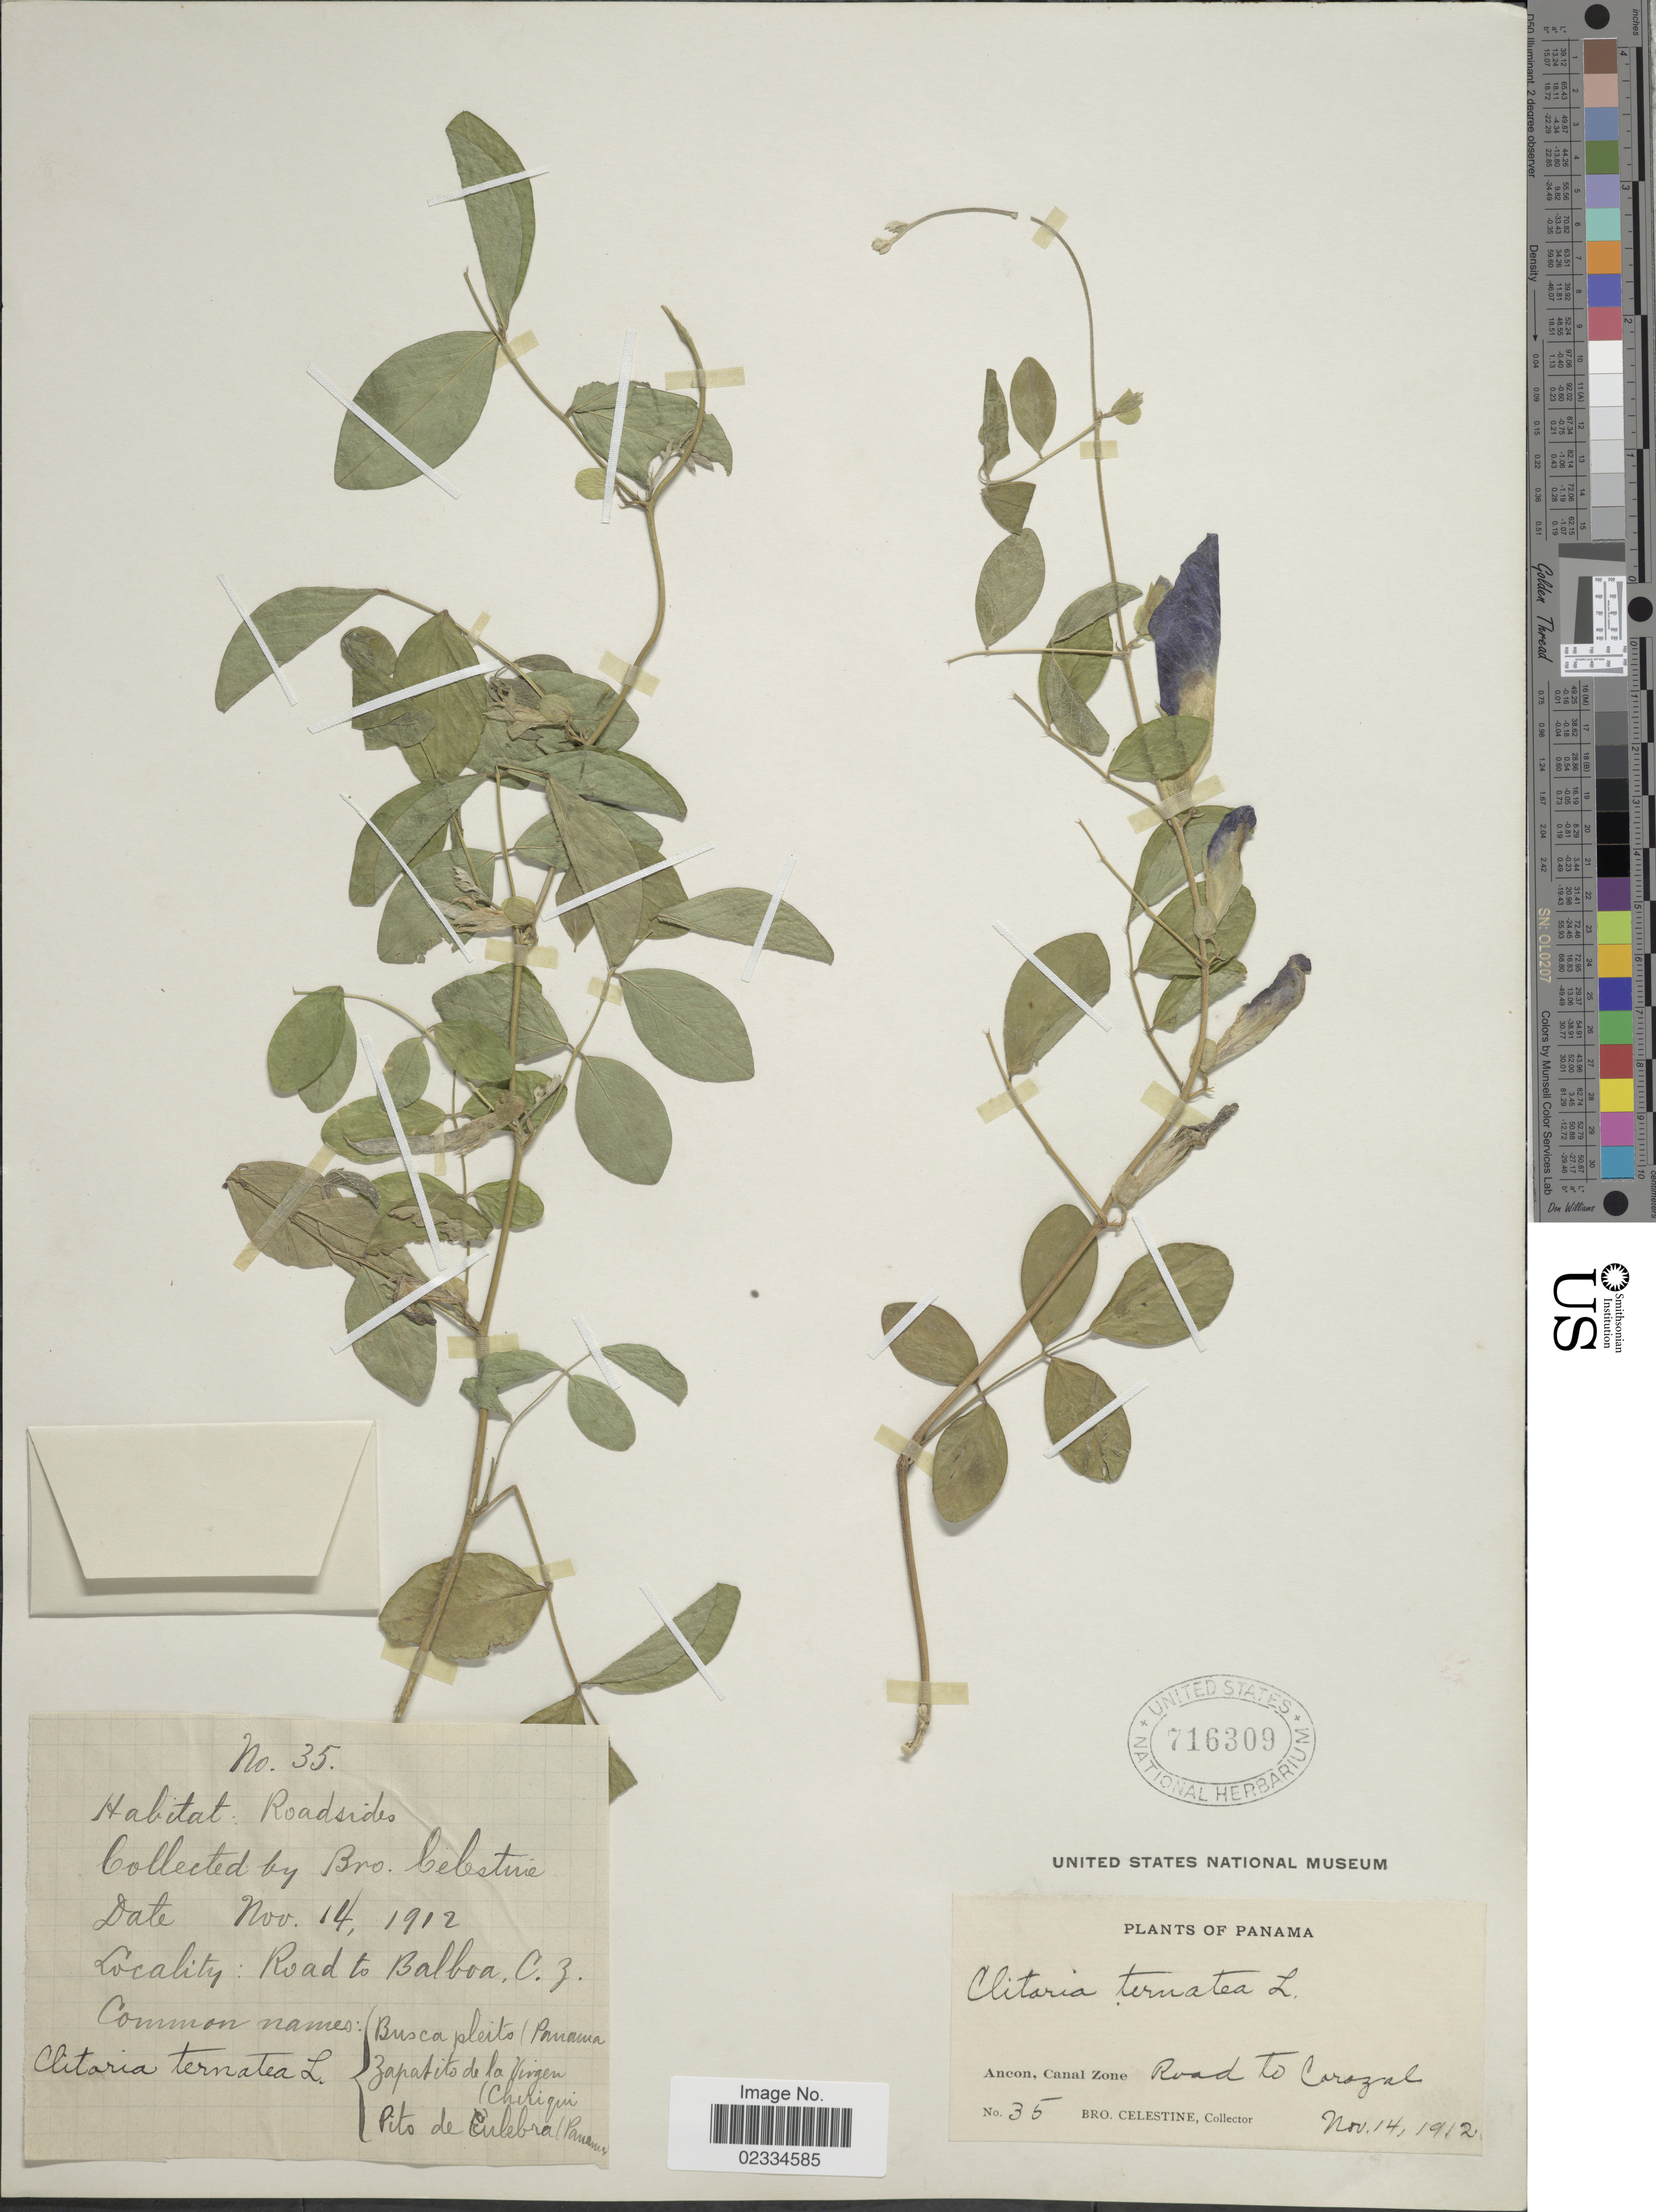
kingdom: Plantae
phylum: Tracheophyta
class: Magnoliopsida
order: Fabales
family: Fabaceae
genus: Clitoria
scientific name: Clitoria ternatea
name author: L.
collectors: B. Celestine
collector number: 35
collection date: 1912-11-14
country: Panama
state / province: Colón / Panamá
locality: Ancon, Canal Zone, Road to Corozal, Road to Balboa, C.Z.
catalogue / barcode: US 716309